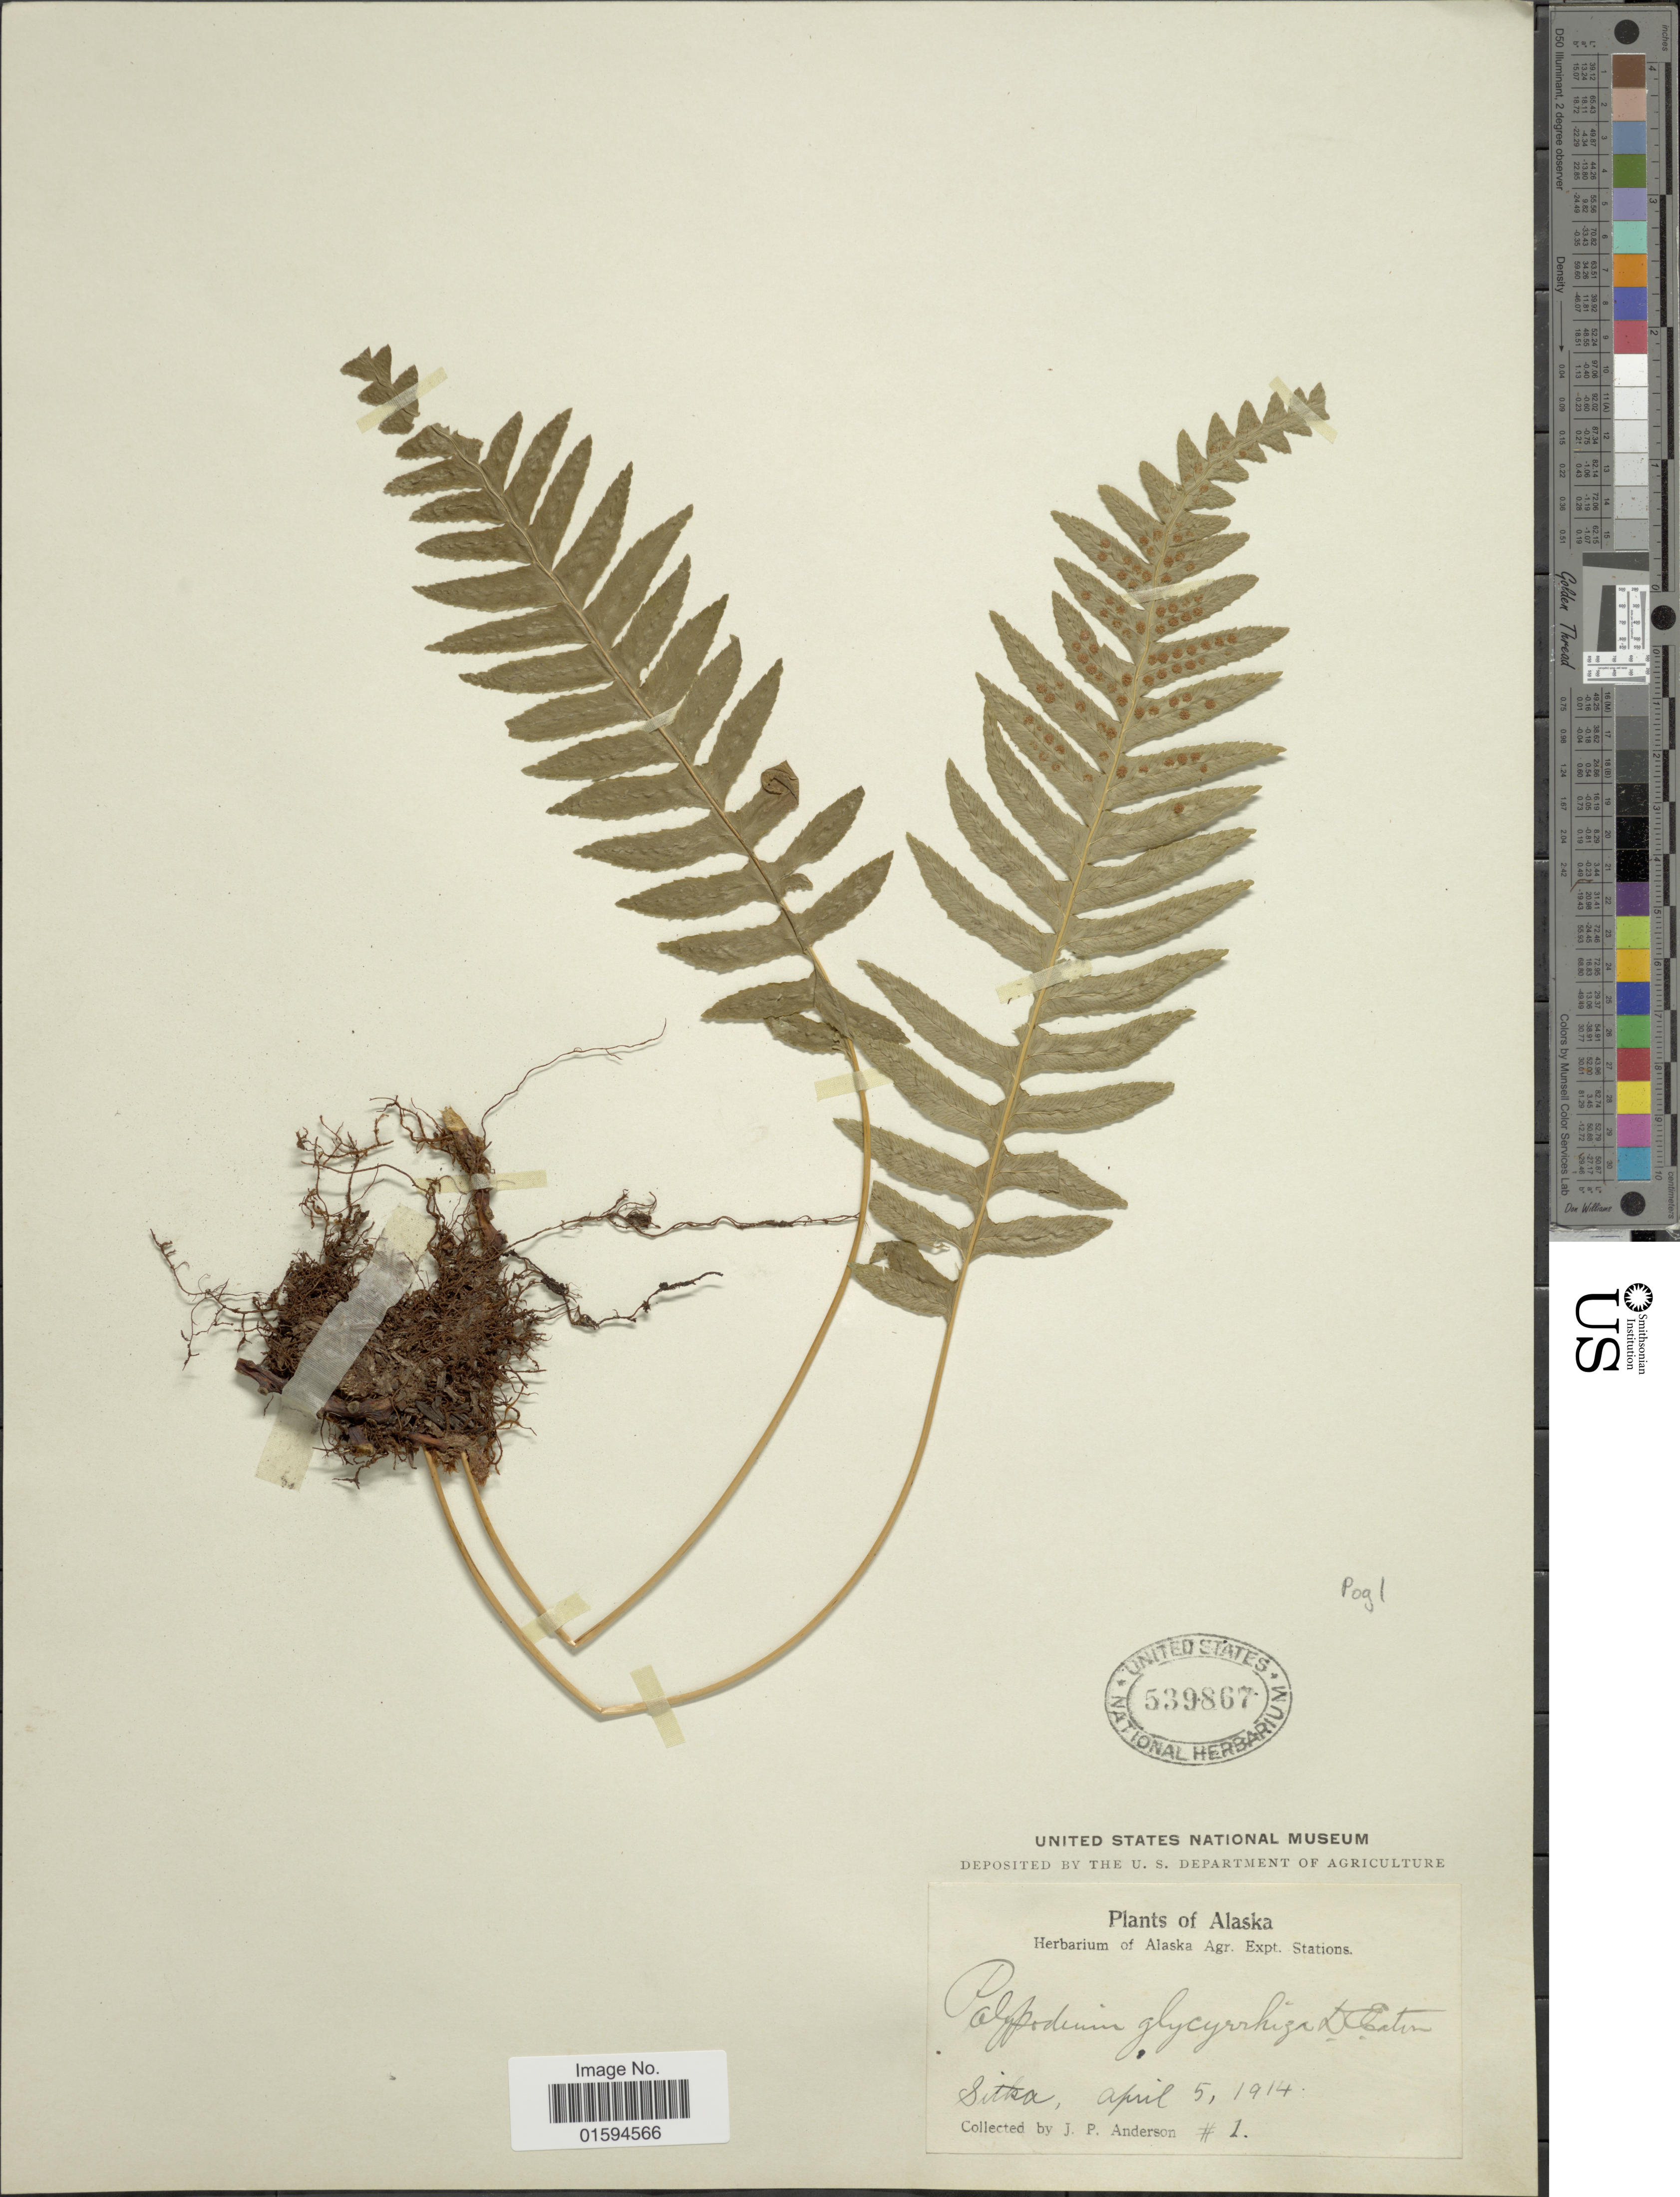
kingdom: Plantae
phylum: Tracheophyta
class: Polypodiopsida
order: Polypodiales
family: Polypodiaceae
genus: Polypodium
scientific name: Polypodium glycyrrhiza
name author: D.C. Eaton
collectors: J. P. Anderson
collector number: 1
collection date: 1914-04-05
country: United States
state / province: Alaska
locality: Sitka.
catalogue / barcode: US 539867